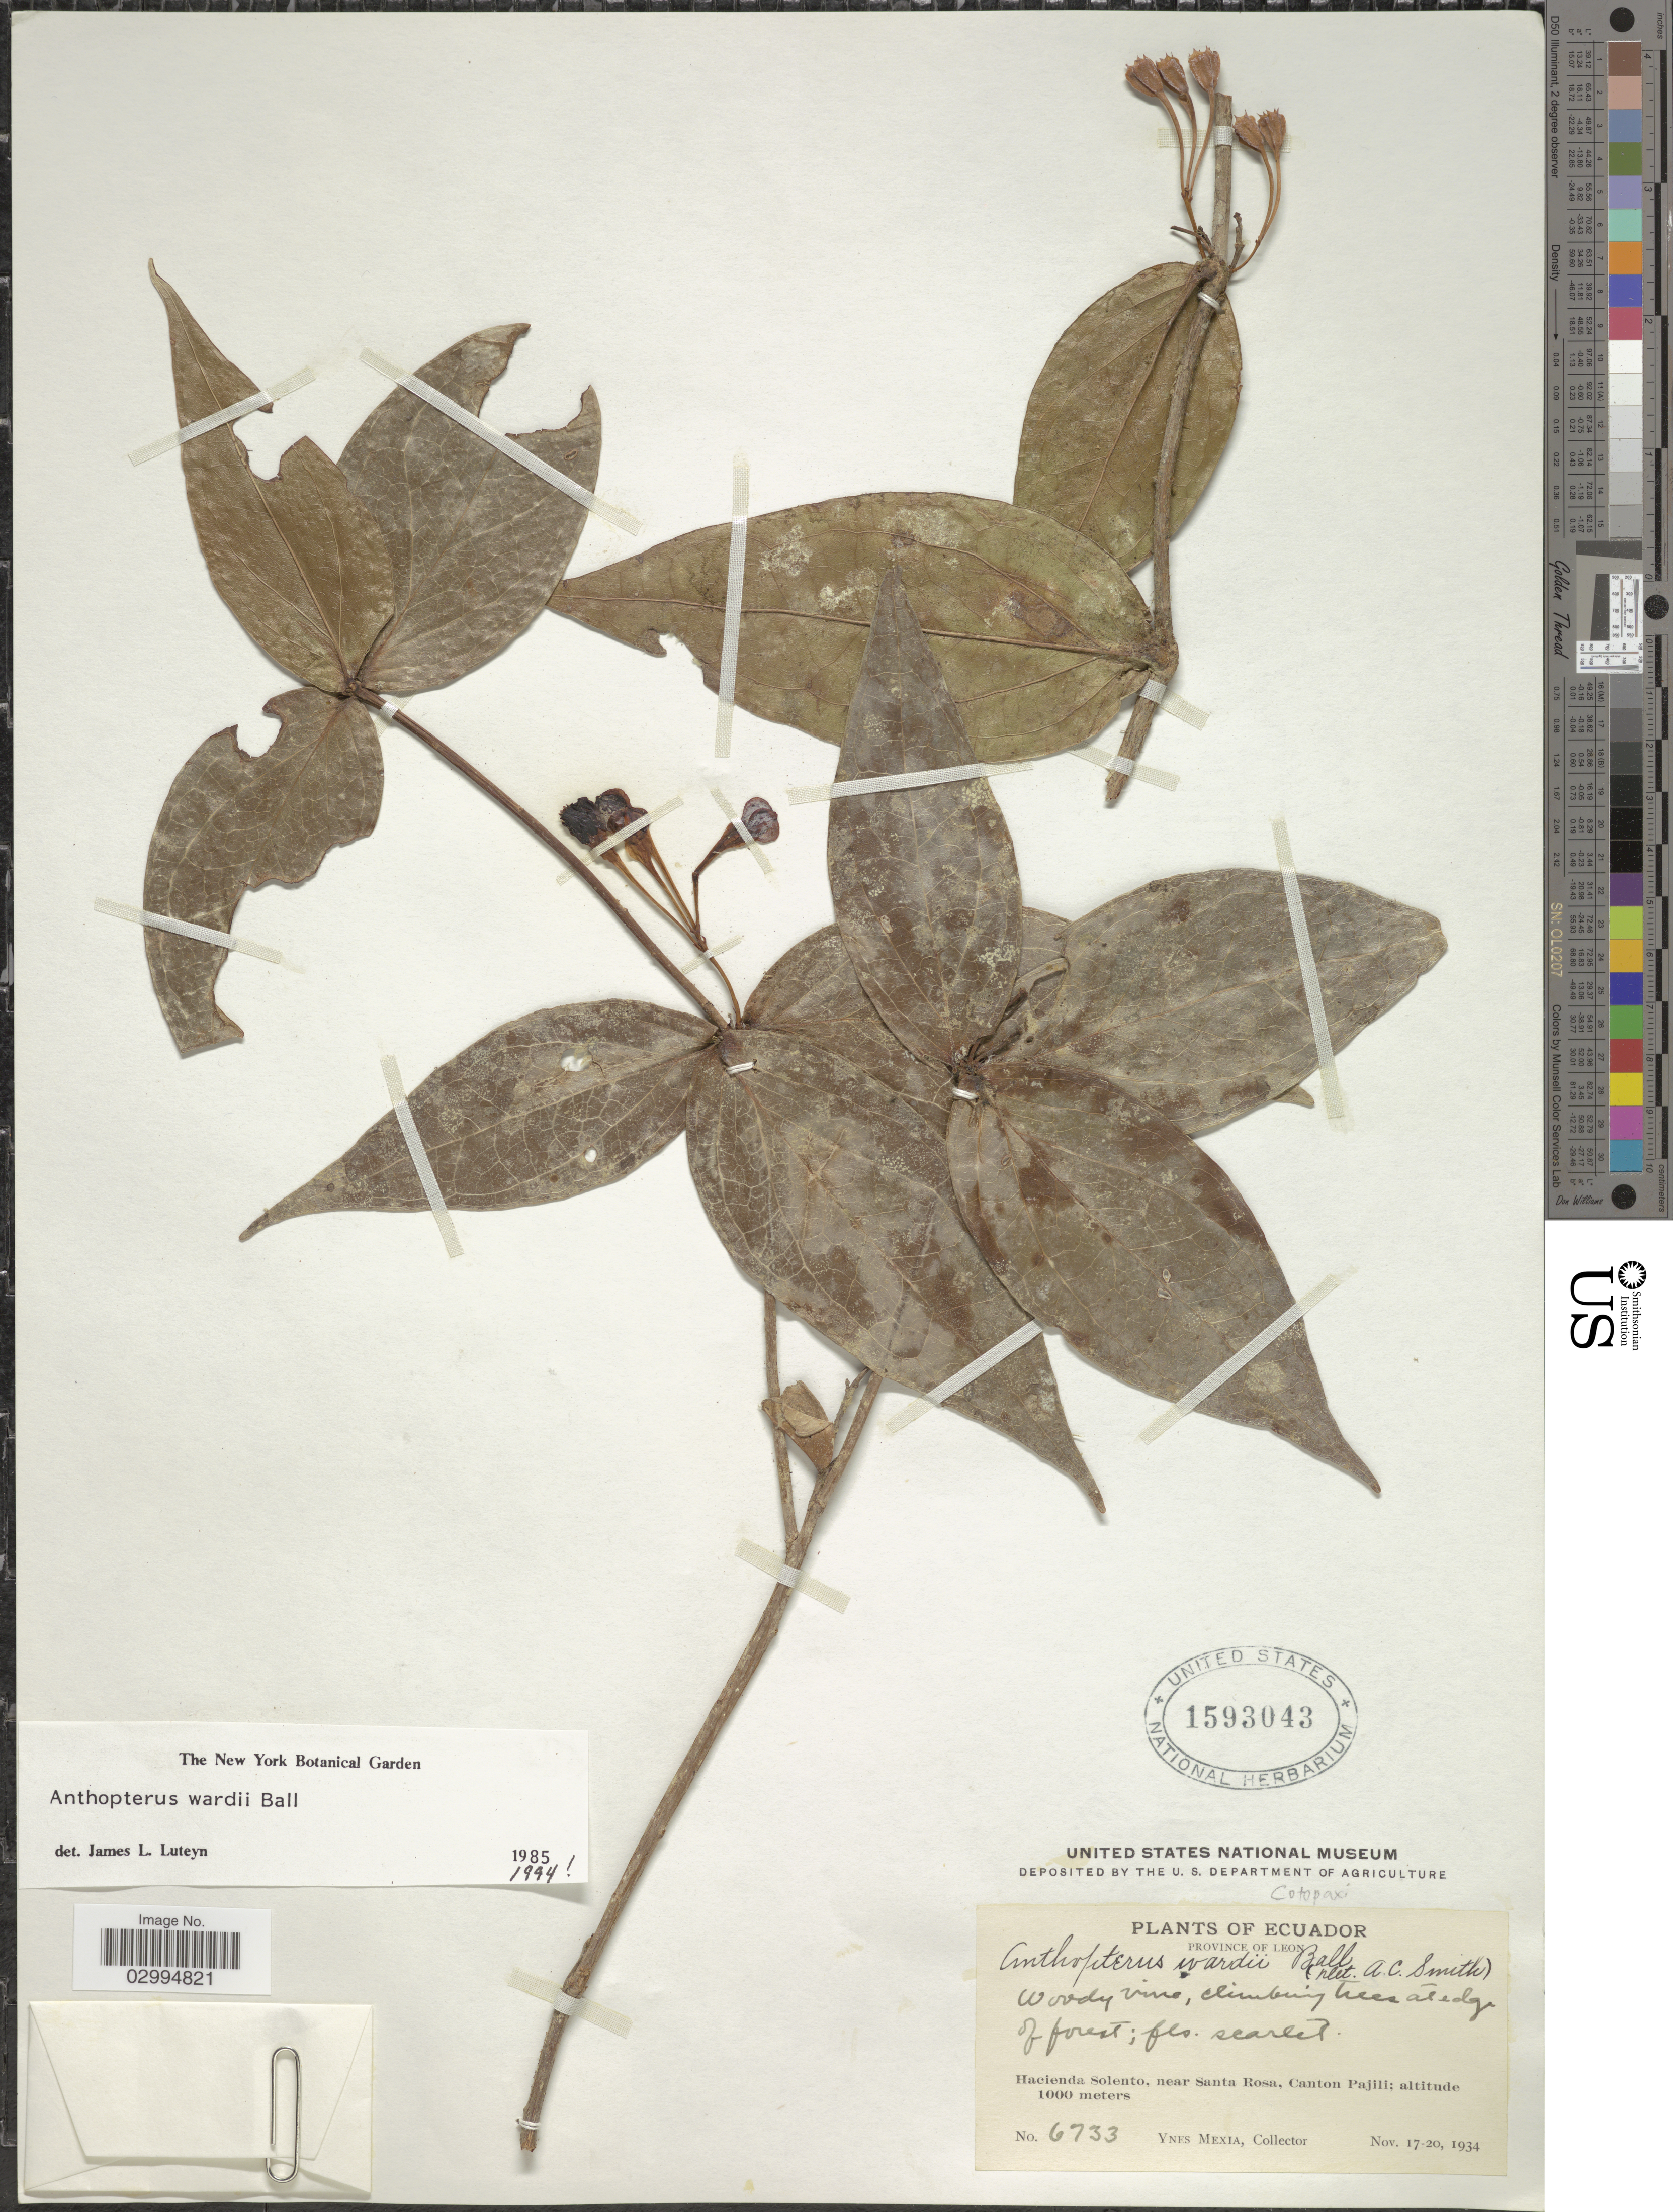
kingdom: Plantae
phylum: Tracheophyta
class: Magnoliopsida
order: Ericales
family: Ericaceae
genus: Anthopterus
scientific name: Anthopterus wardii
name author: Ball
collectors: Y. Mexia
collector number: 6733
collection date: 1934-11-17/1934-11-20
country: Ecuador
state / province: Cotopaxi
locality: Province of Leon. Hacienda Solento, near Santa Rosa, Canton Pajili.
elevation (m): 1000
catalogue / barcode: US 1593043